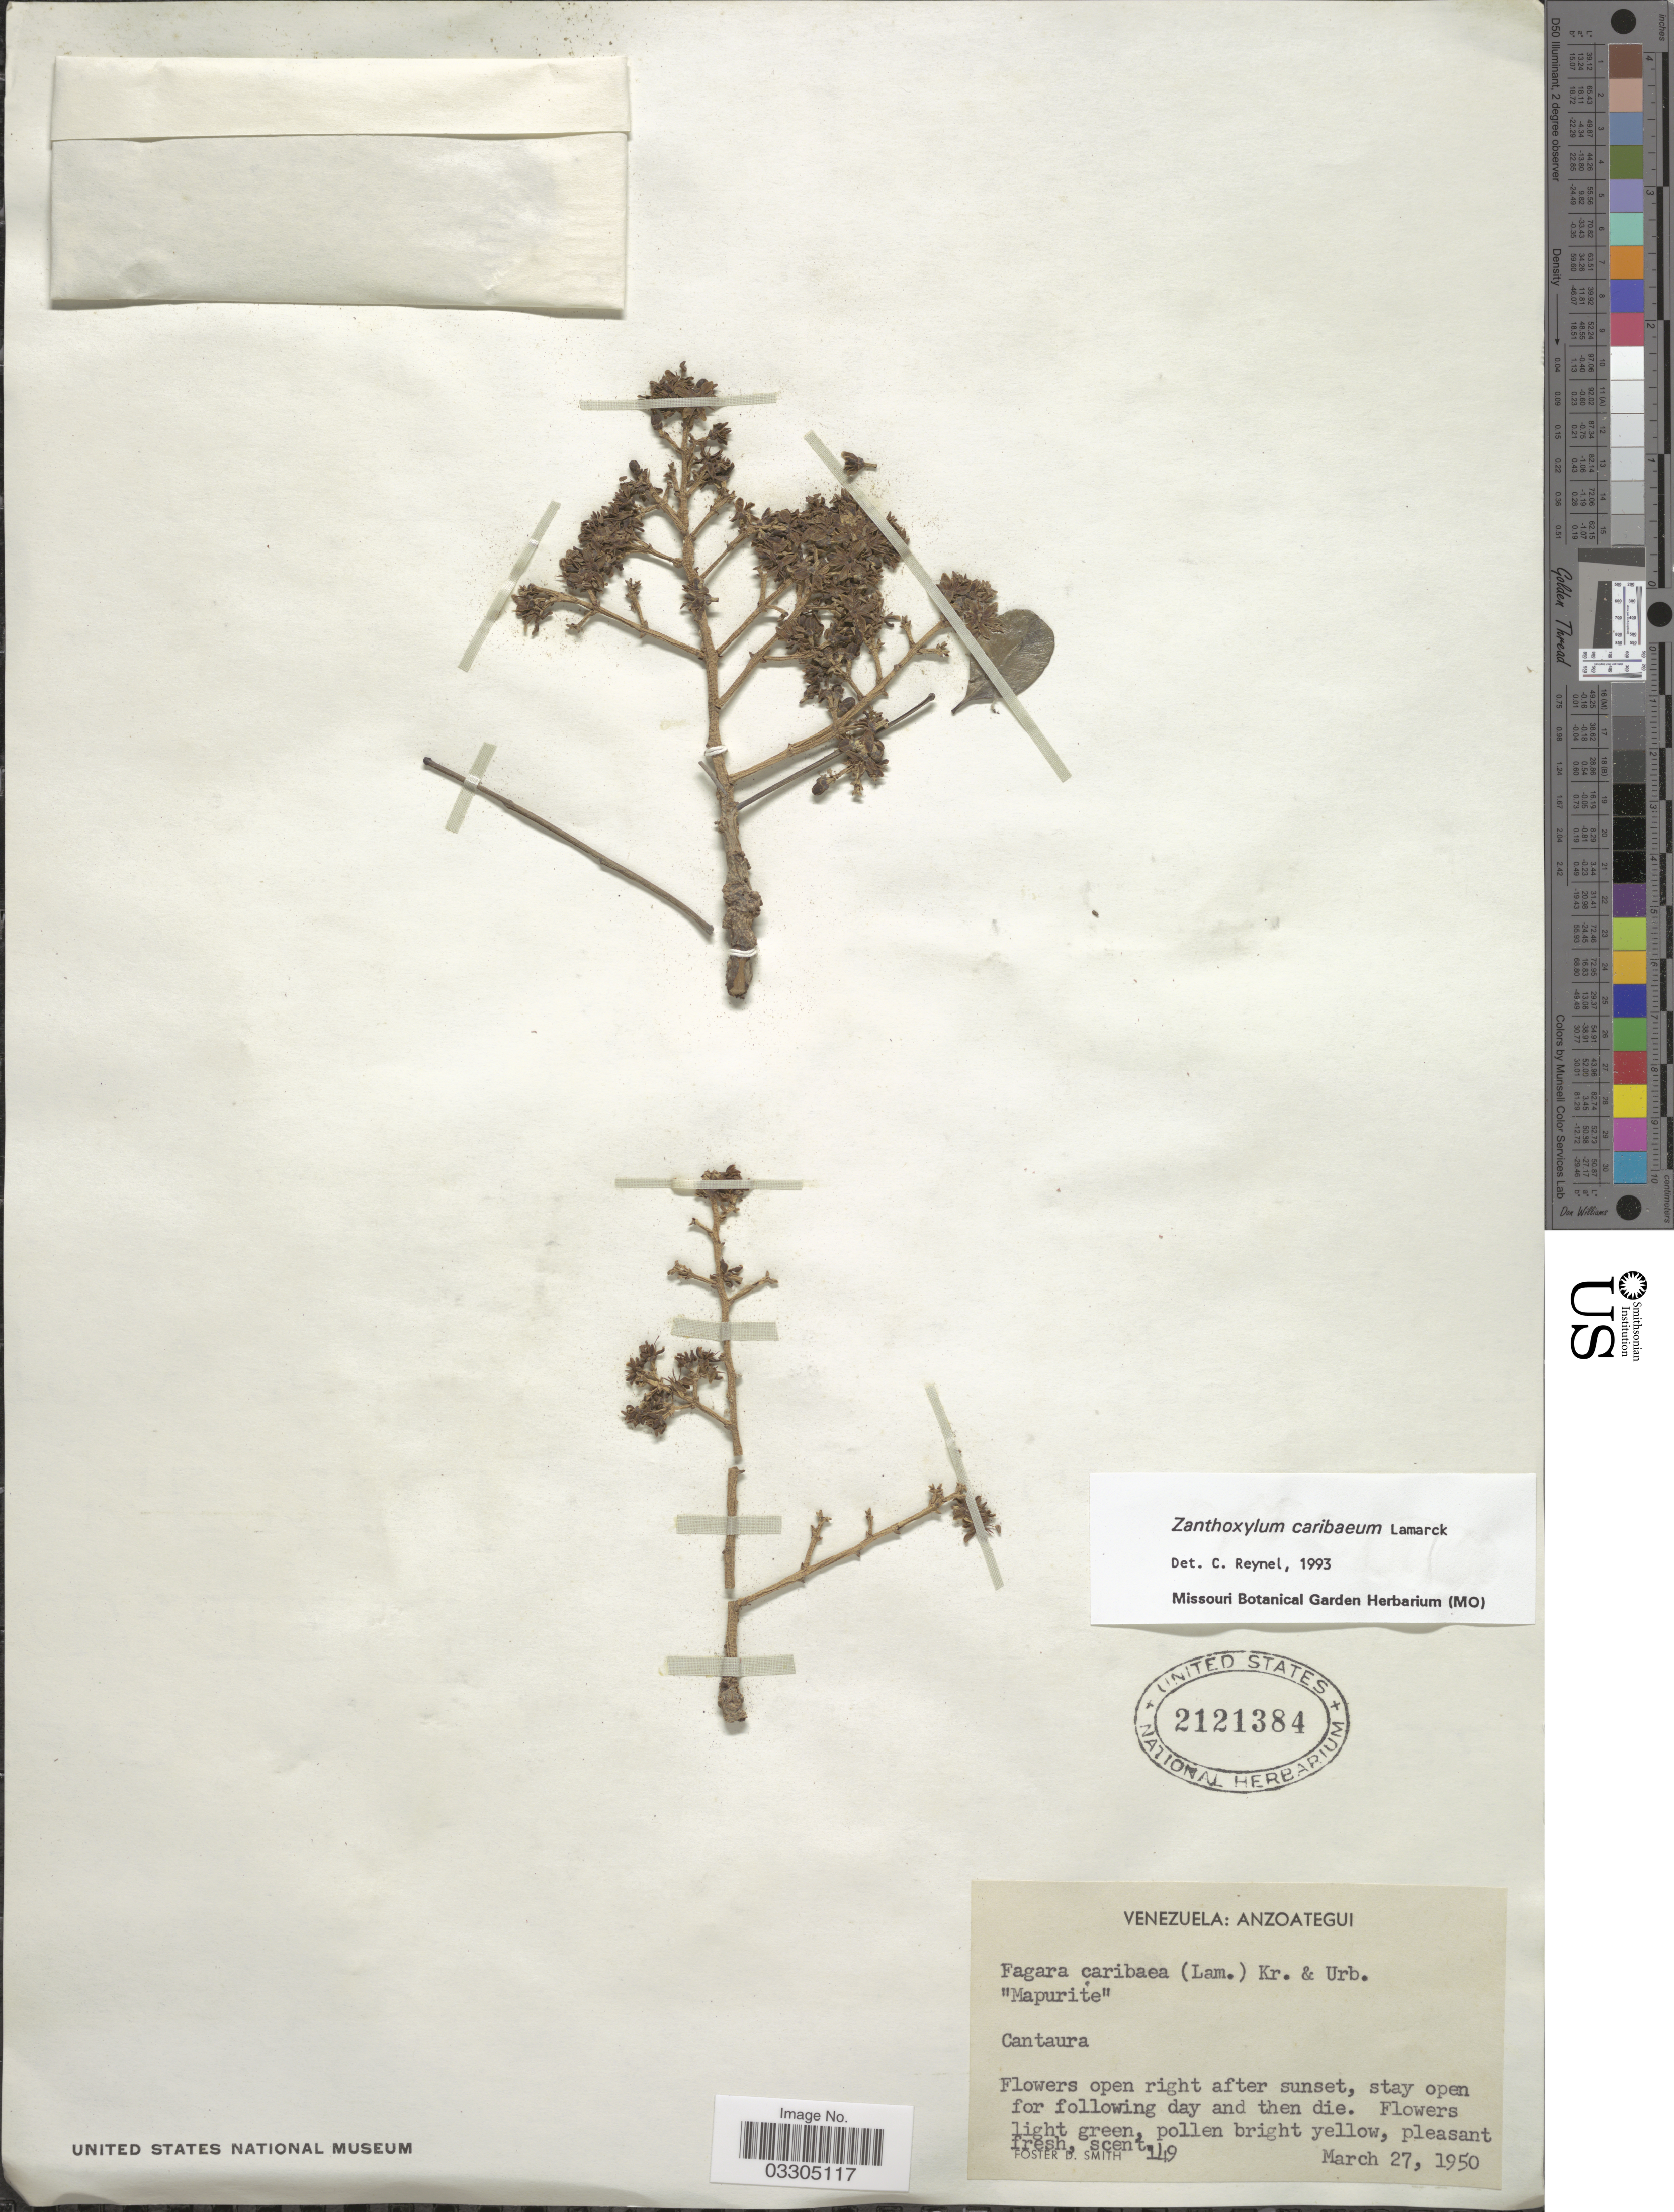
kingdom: Plantae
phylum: Tracheophyta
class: Magnoliopsida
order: Sapindales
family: Rutaceae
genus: Zanthoxylum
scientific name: Zanthoxylum caribaeum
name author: Lam.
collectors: F. Smith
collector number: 149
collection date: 1950-03-27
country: Venezuela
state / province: Anzoategui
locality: Cantaura.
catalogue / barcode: US 2121384